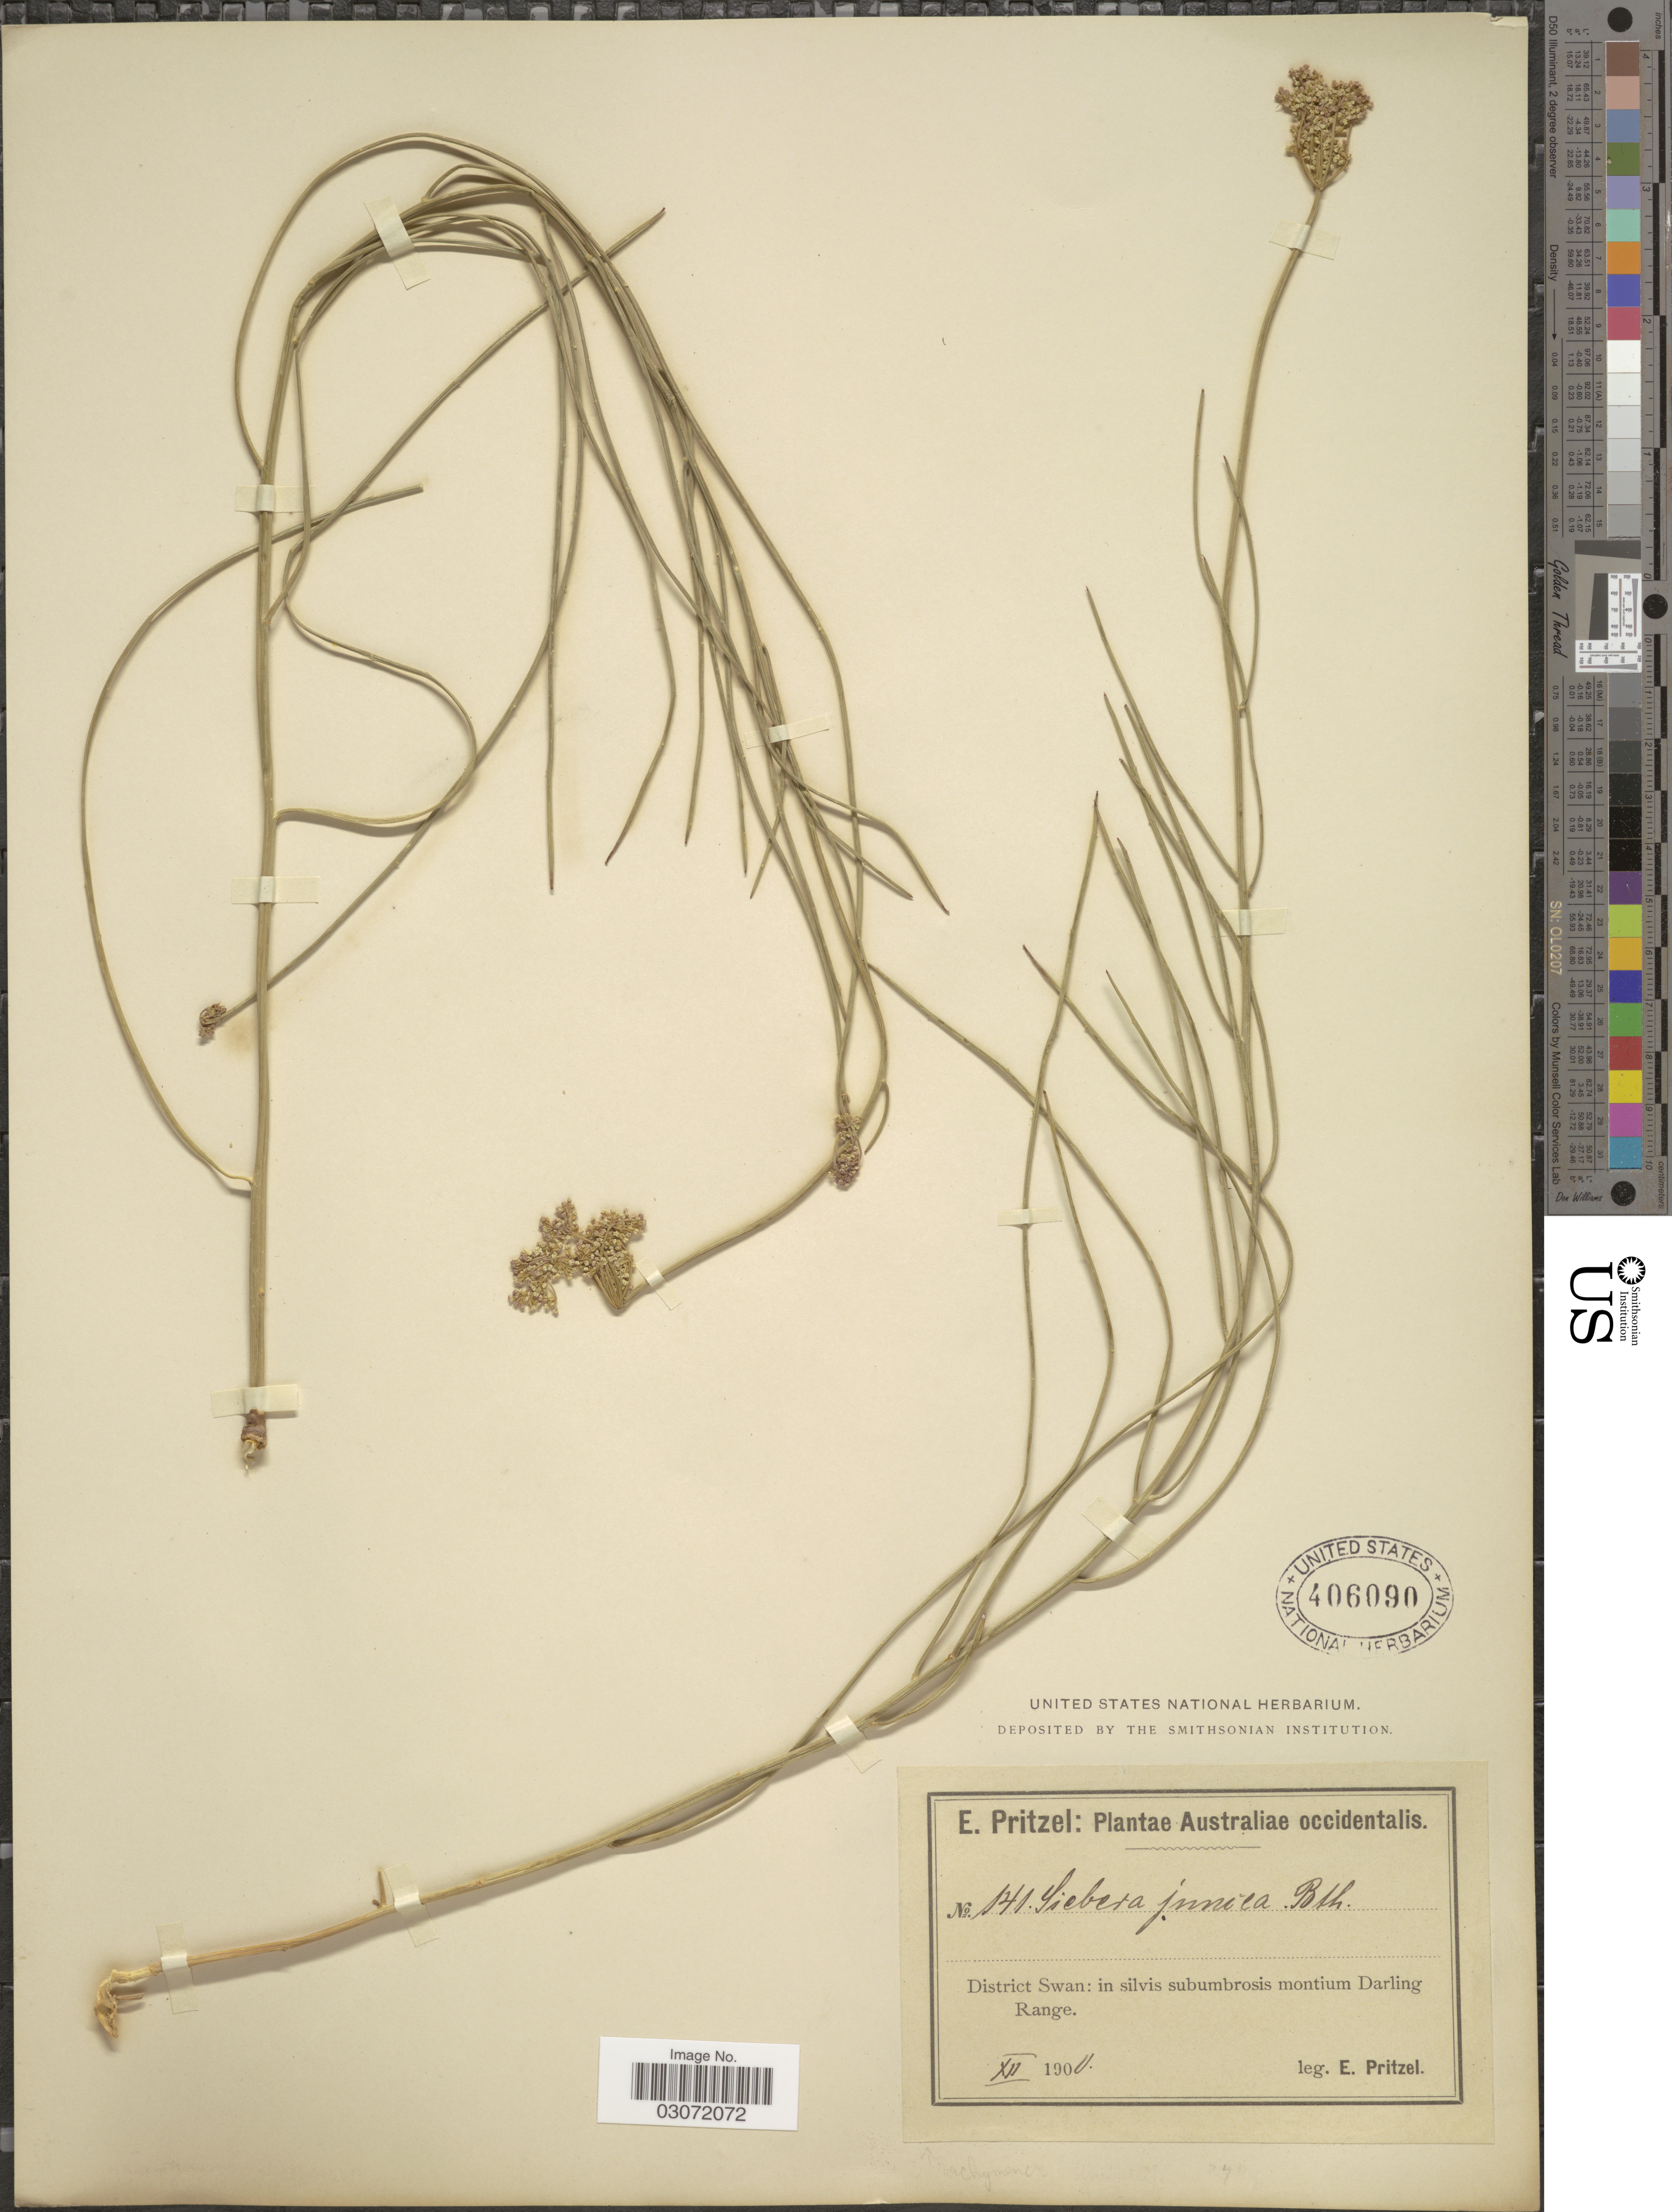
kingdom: Plantae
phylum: Tracheophyta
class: Magnoliopsida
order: Apiales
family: Araliaceae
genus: Trachymene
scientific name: Trachymene juncea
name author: Bunge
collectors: E. G. Pritzel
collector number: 141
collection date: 1900-12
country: Australia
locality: Australiae occidentalis. District Swan: in silvis subumbrosis montium Darling Range.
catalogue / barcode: US 406090